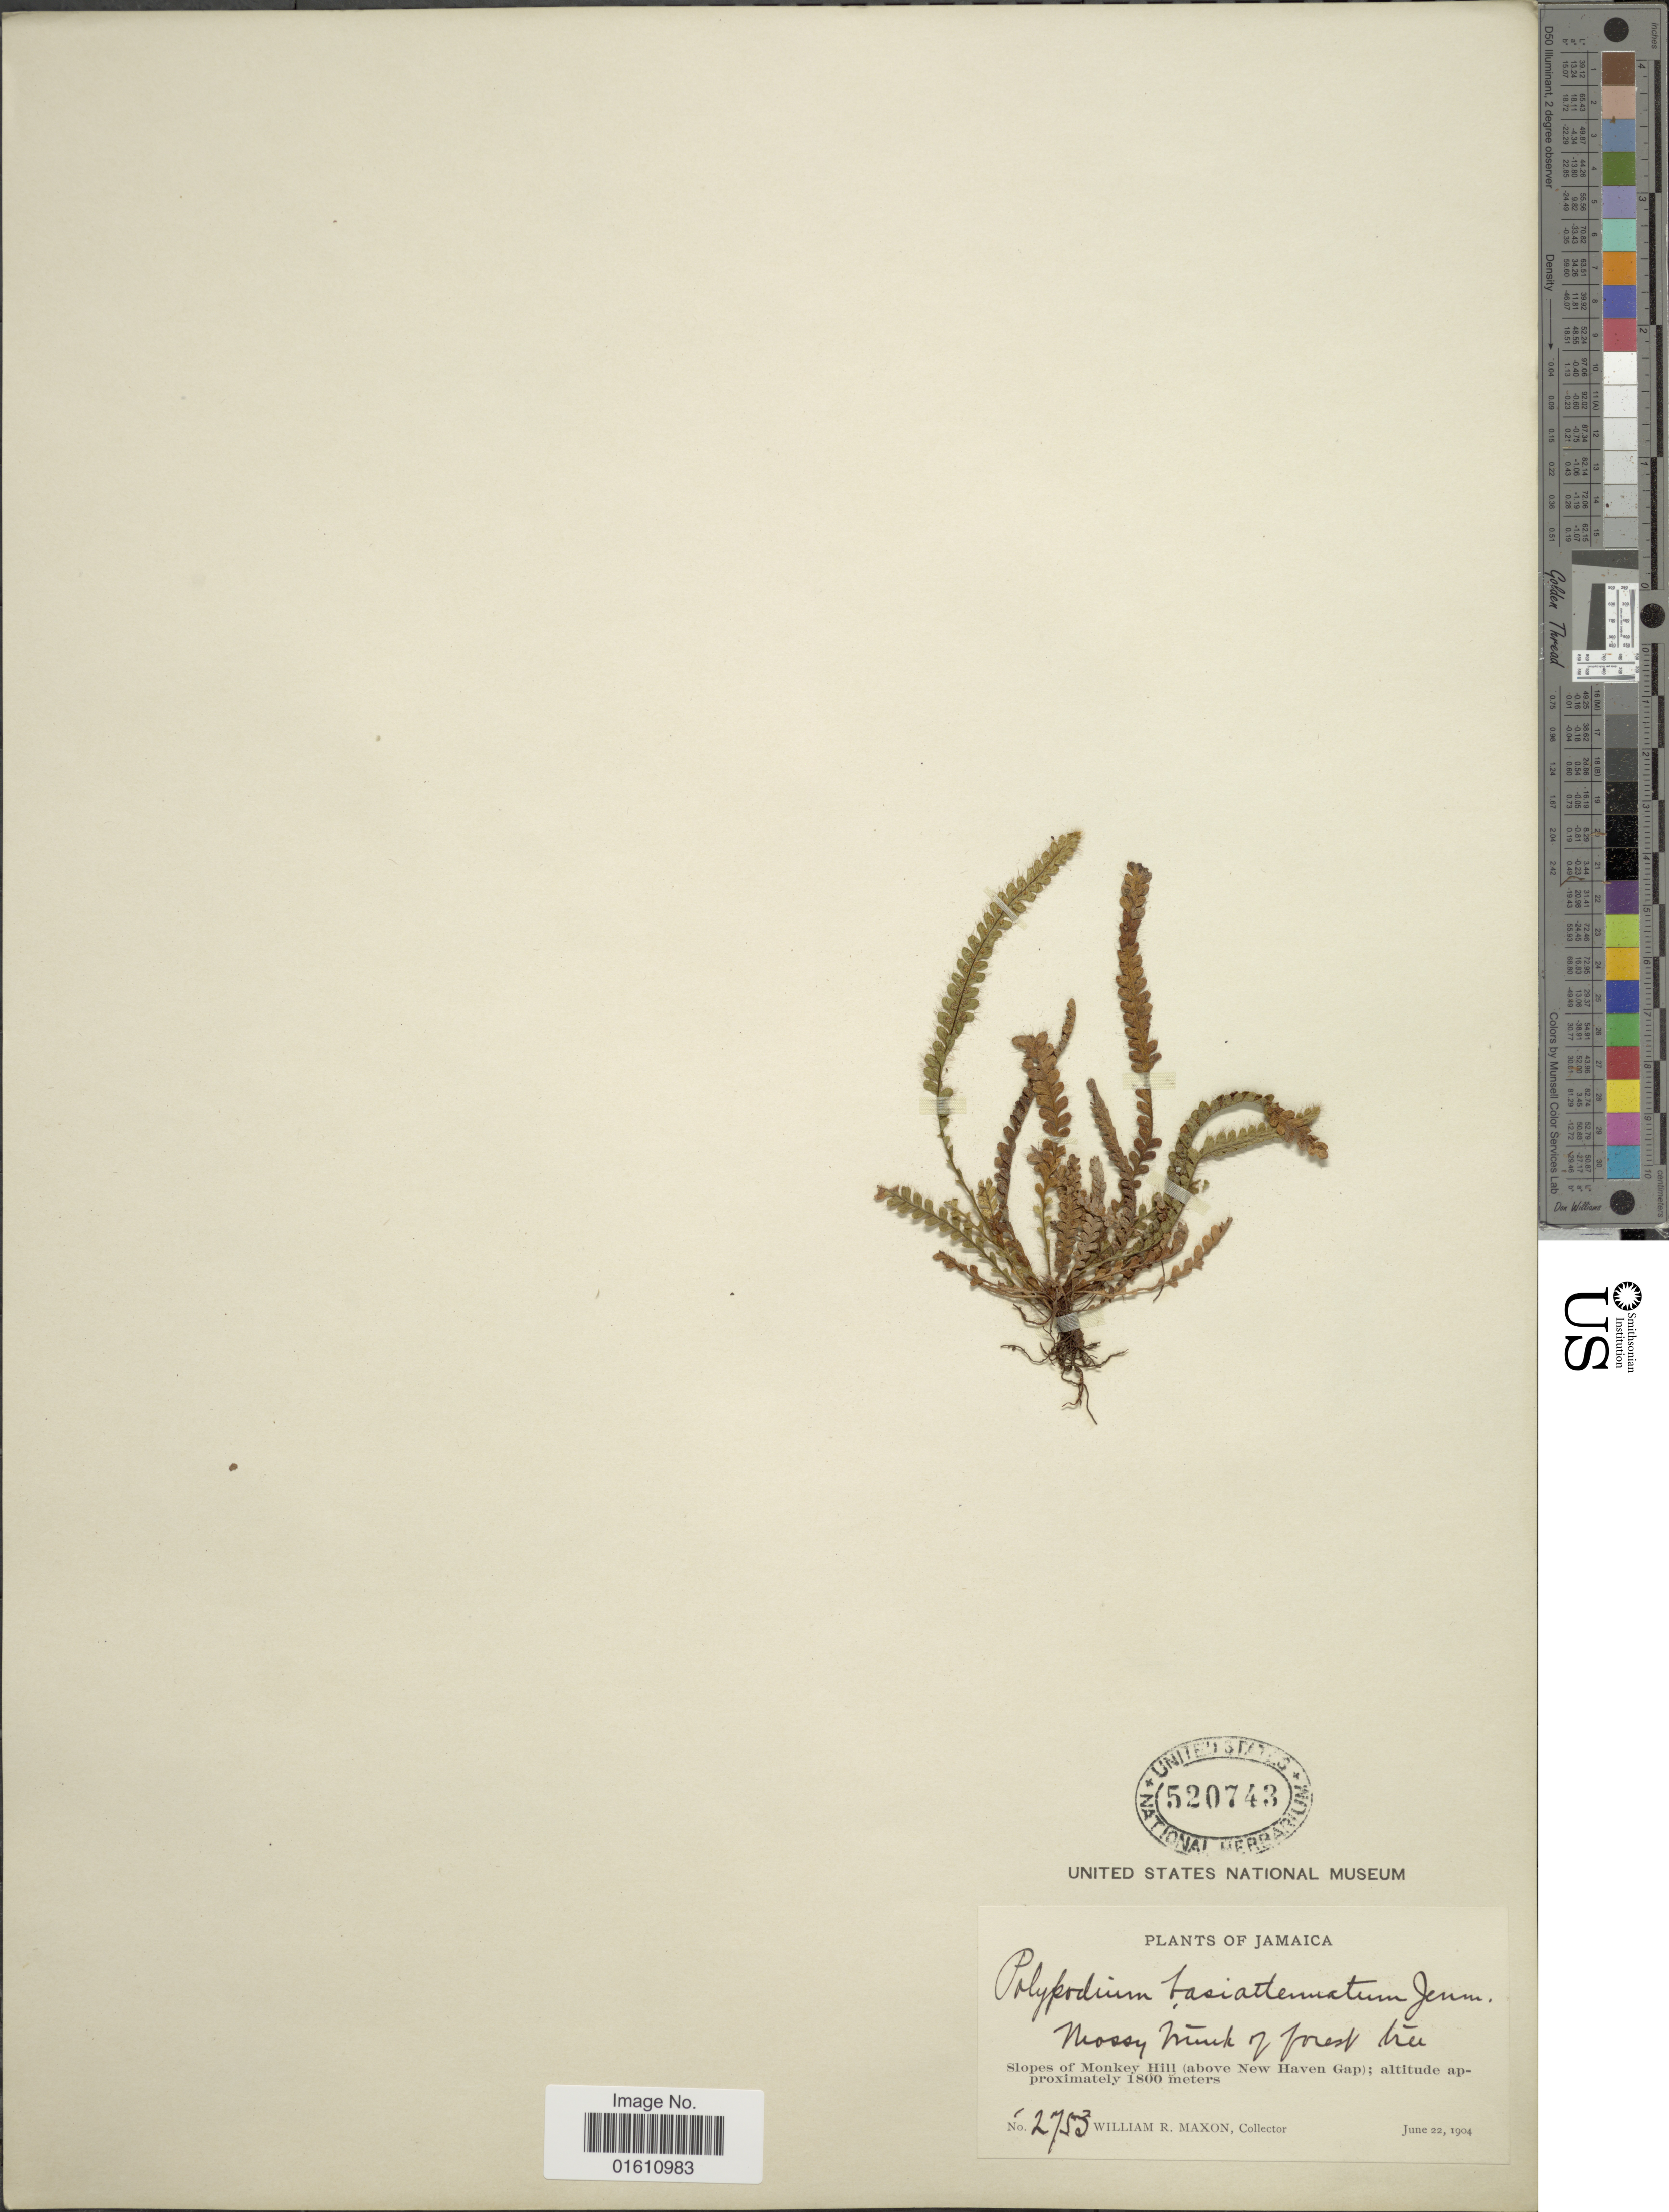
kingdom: Plantae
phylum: Tracheophyta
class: Polypodiopsida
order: Polypodiales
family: Polypodiaceae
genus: Moranopteris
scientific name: Moranopteris basiattenuata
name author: (Jenman) R. Y. Hirai & J. Prado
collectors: W. R. Maxon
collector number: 2753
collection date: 1904-06-22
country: Jamaica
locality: Slopes of Monkey Hill (above New Haven Gap)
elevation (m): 1800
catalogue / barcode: US 520743